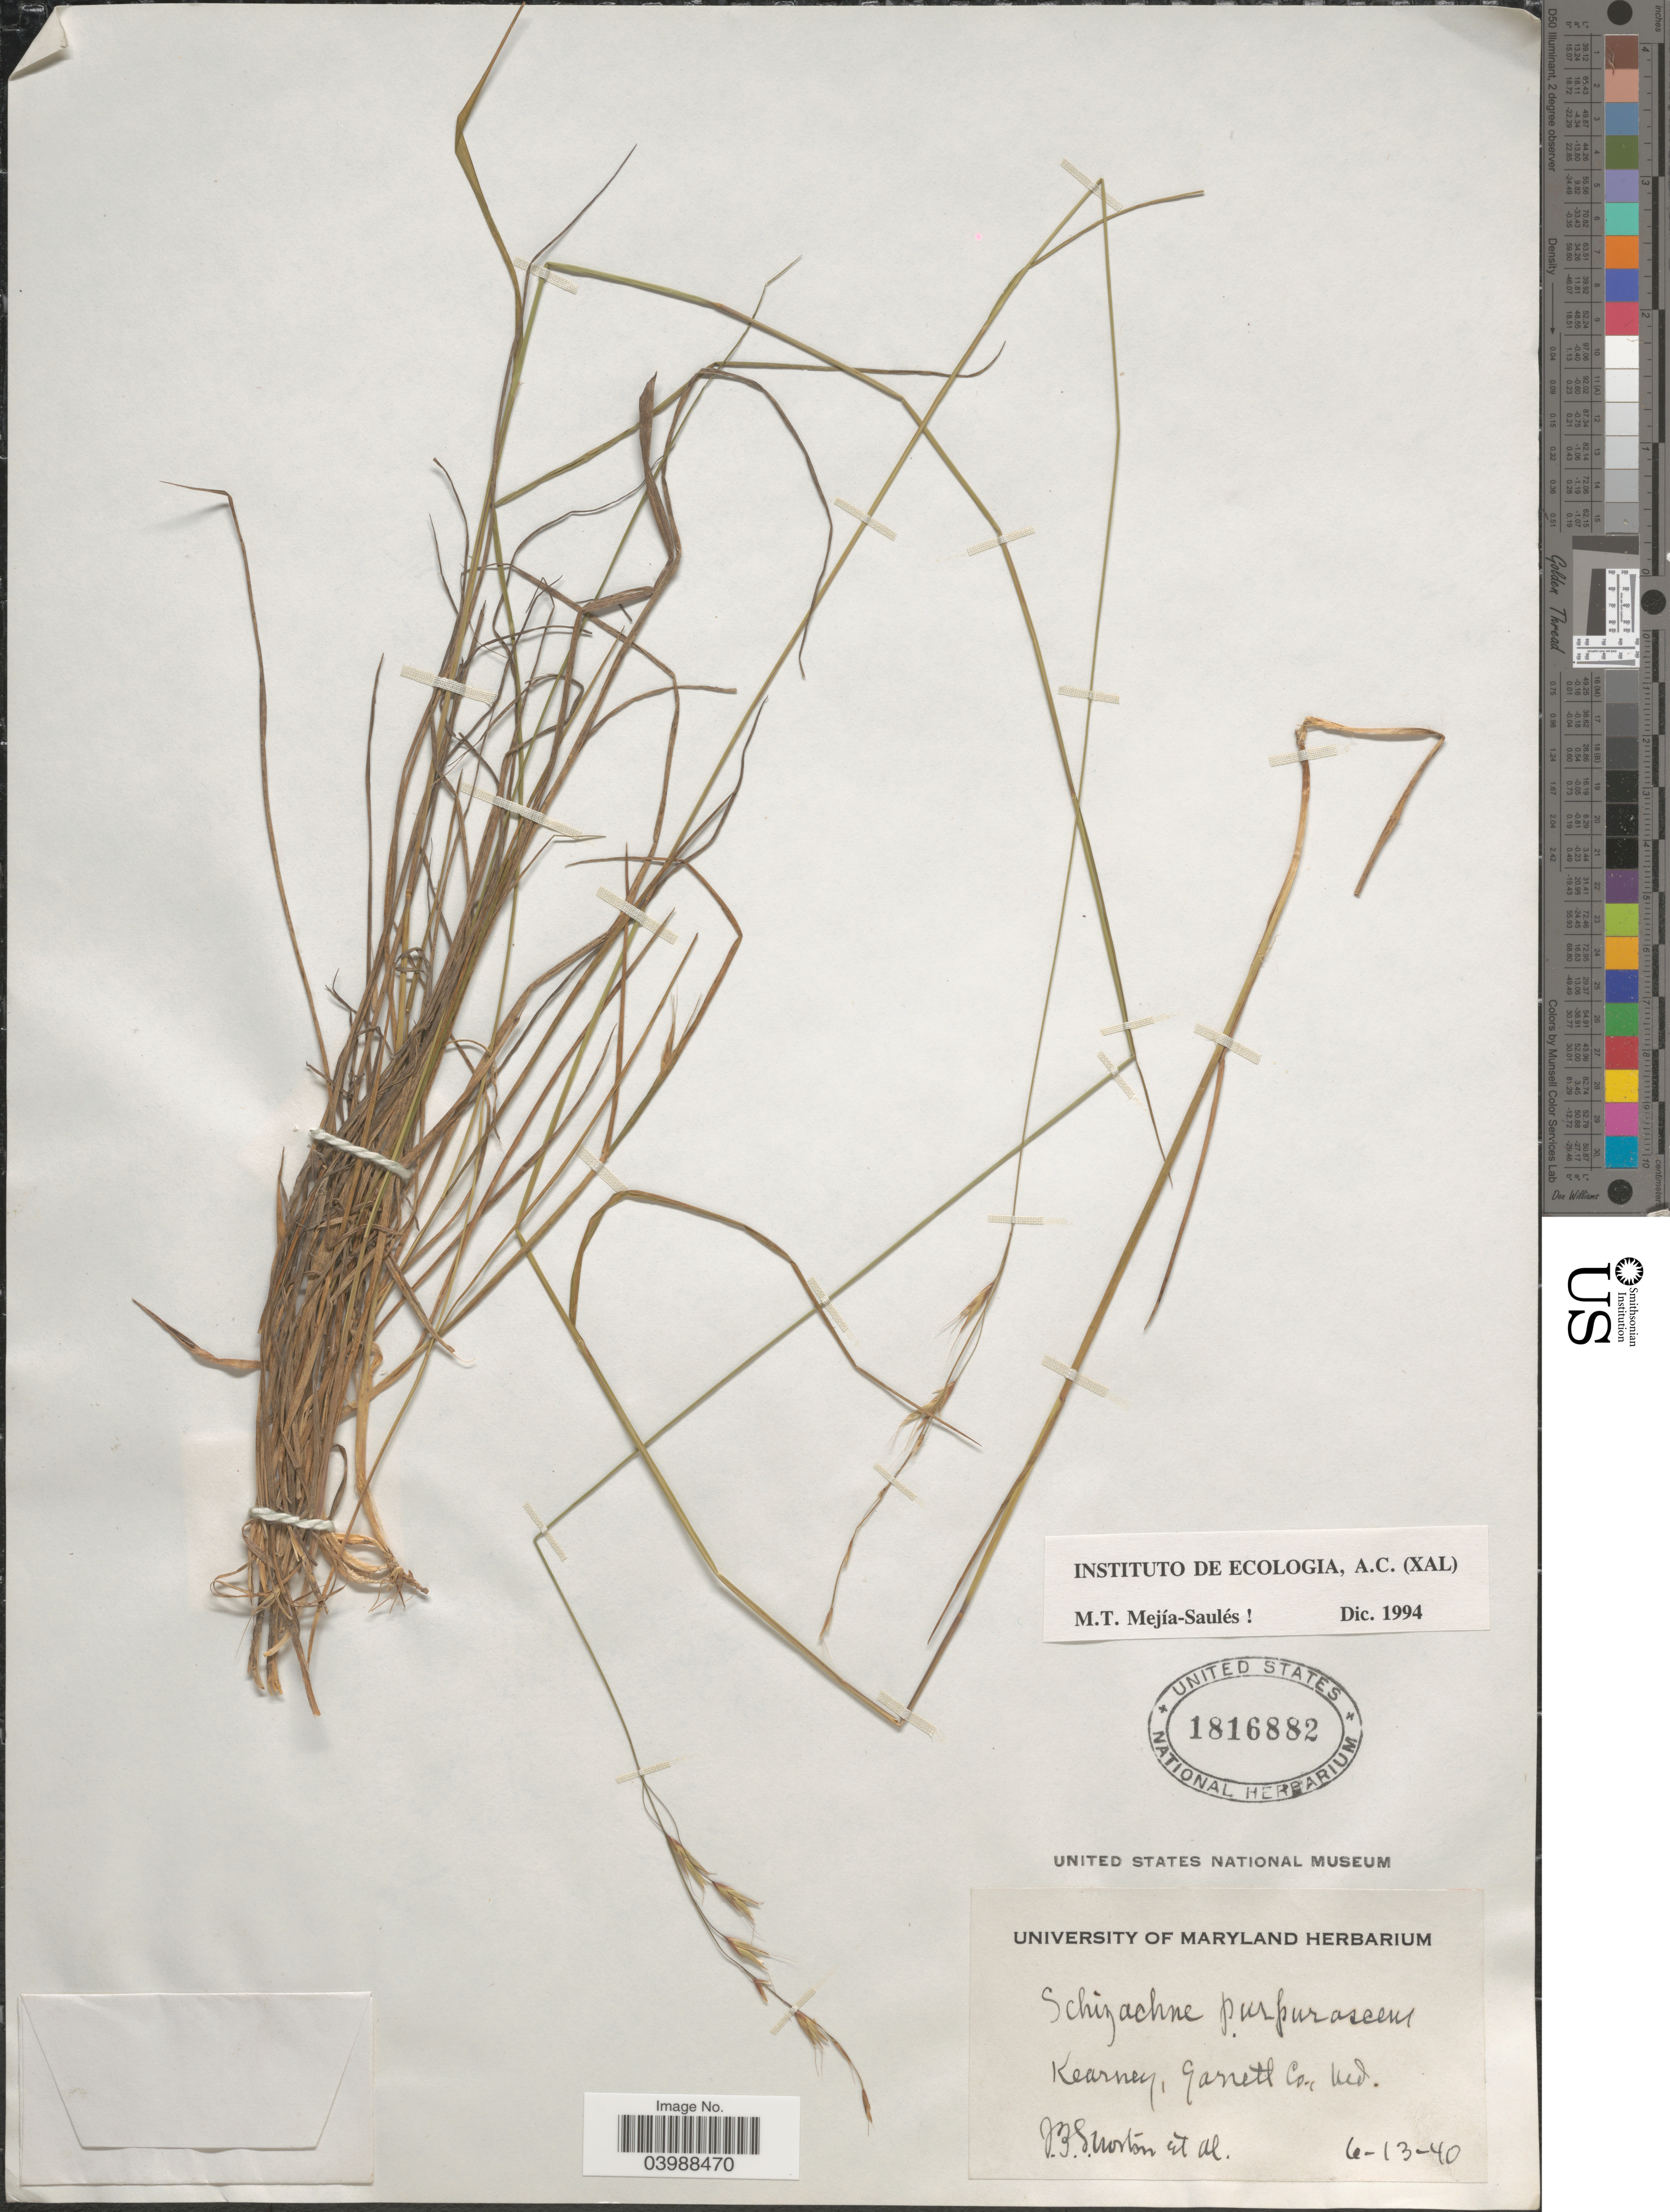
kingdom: Plantae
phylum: Tracheophyta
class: Liliopsida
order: Poales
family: Poaceae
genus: Schizachne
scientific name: Schizachne purpurascens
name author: (Torr.) Swallen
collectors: J. B. S. Norton & et al.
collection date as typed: Transcribed d/m/y: 13/6/40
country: United States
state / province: Maryland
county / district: Garrett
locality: Kearney, Garrett Co.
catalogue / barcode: US 1816882